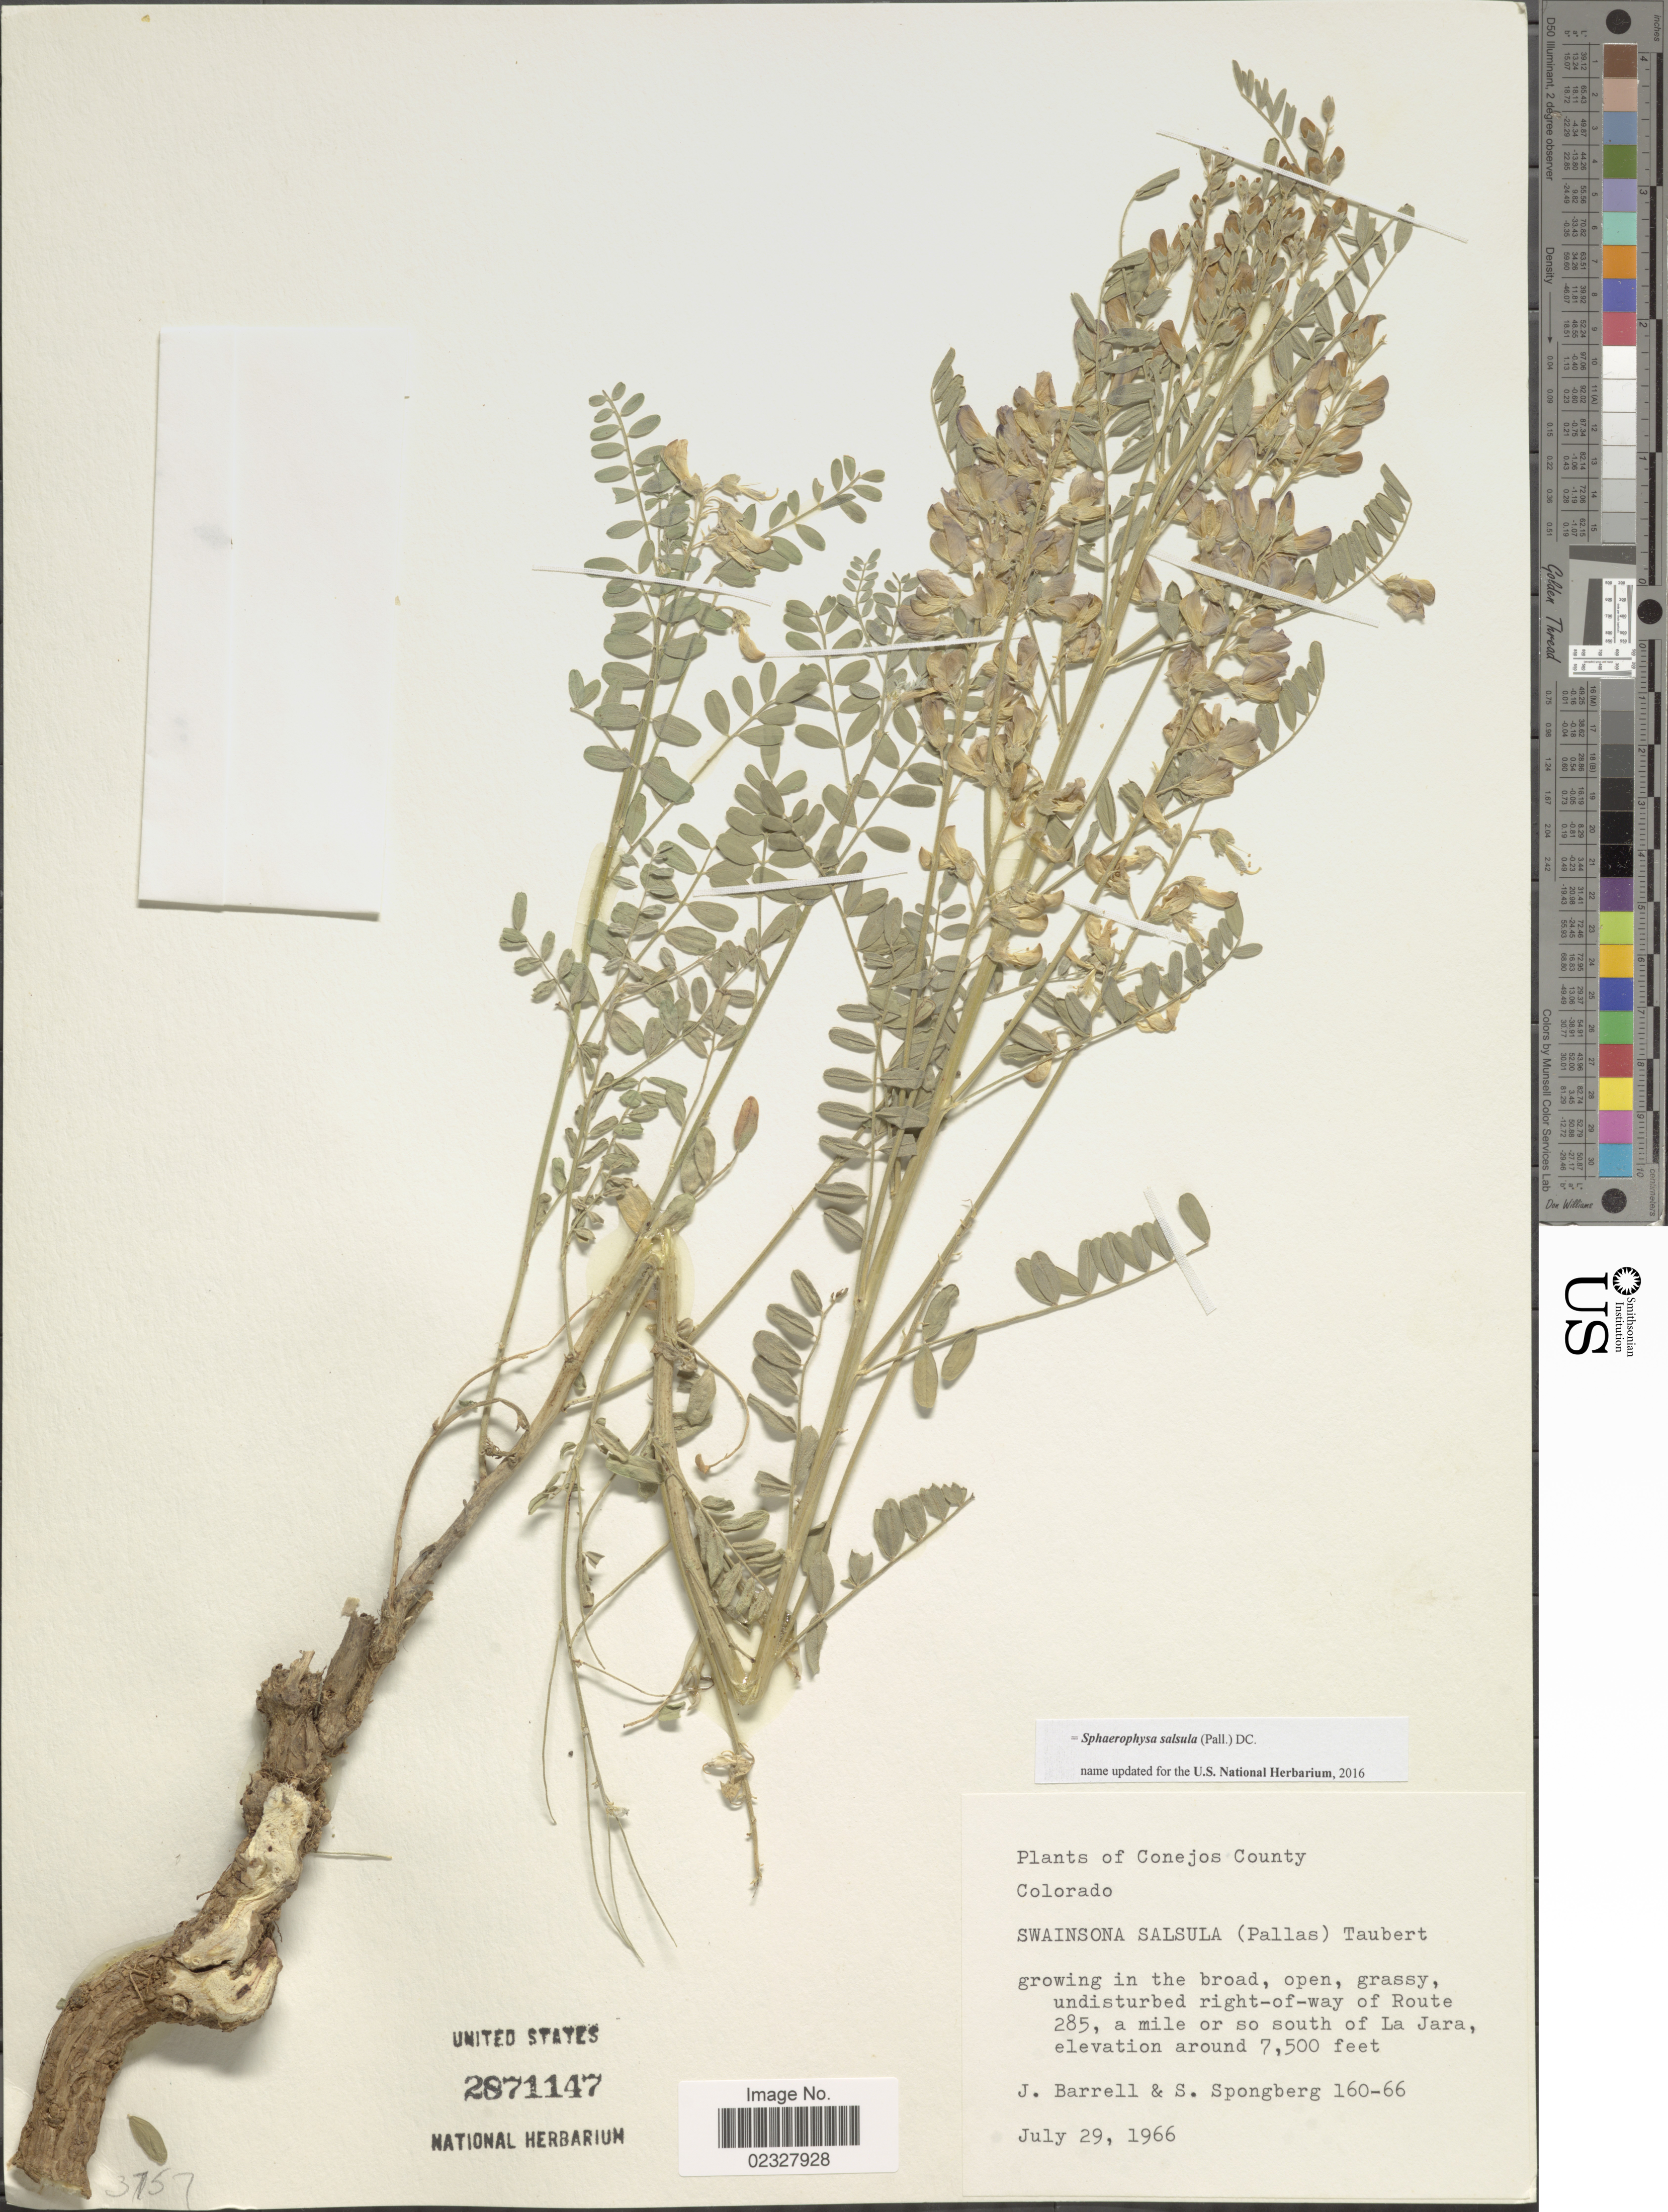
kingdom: Plantae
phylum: Tracheophyta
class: Magnoliopsida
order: Fabales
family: Fabaceae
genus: Sphaerophysa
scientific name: Sphaerophysa salsula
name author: (Pall.) DC.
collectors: J. Barrell & S. A.Spongberg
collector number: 160-66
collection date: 1966-07-29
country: United States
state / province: Colorado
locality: Conejos County, undisturbed right of way of Route 285, a mile or so south of La Jara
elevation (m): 2286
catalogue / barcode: US 2871147